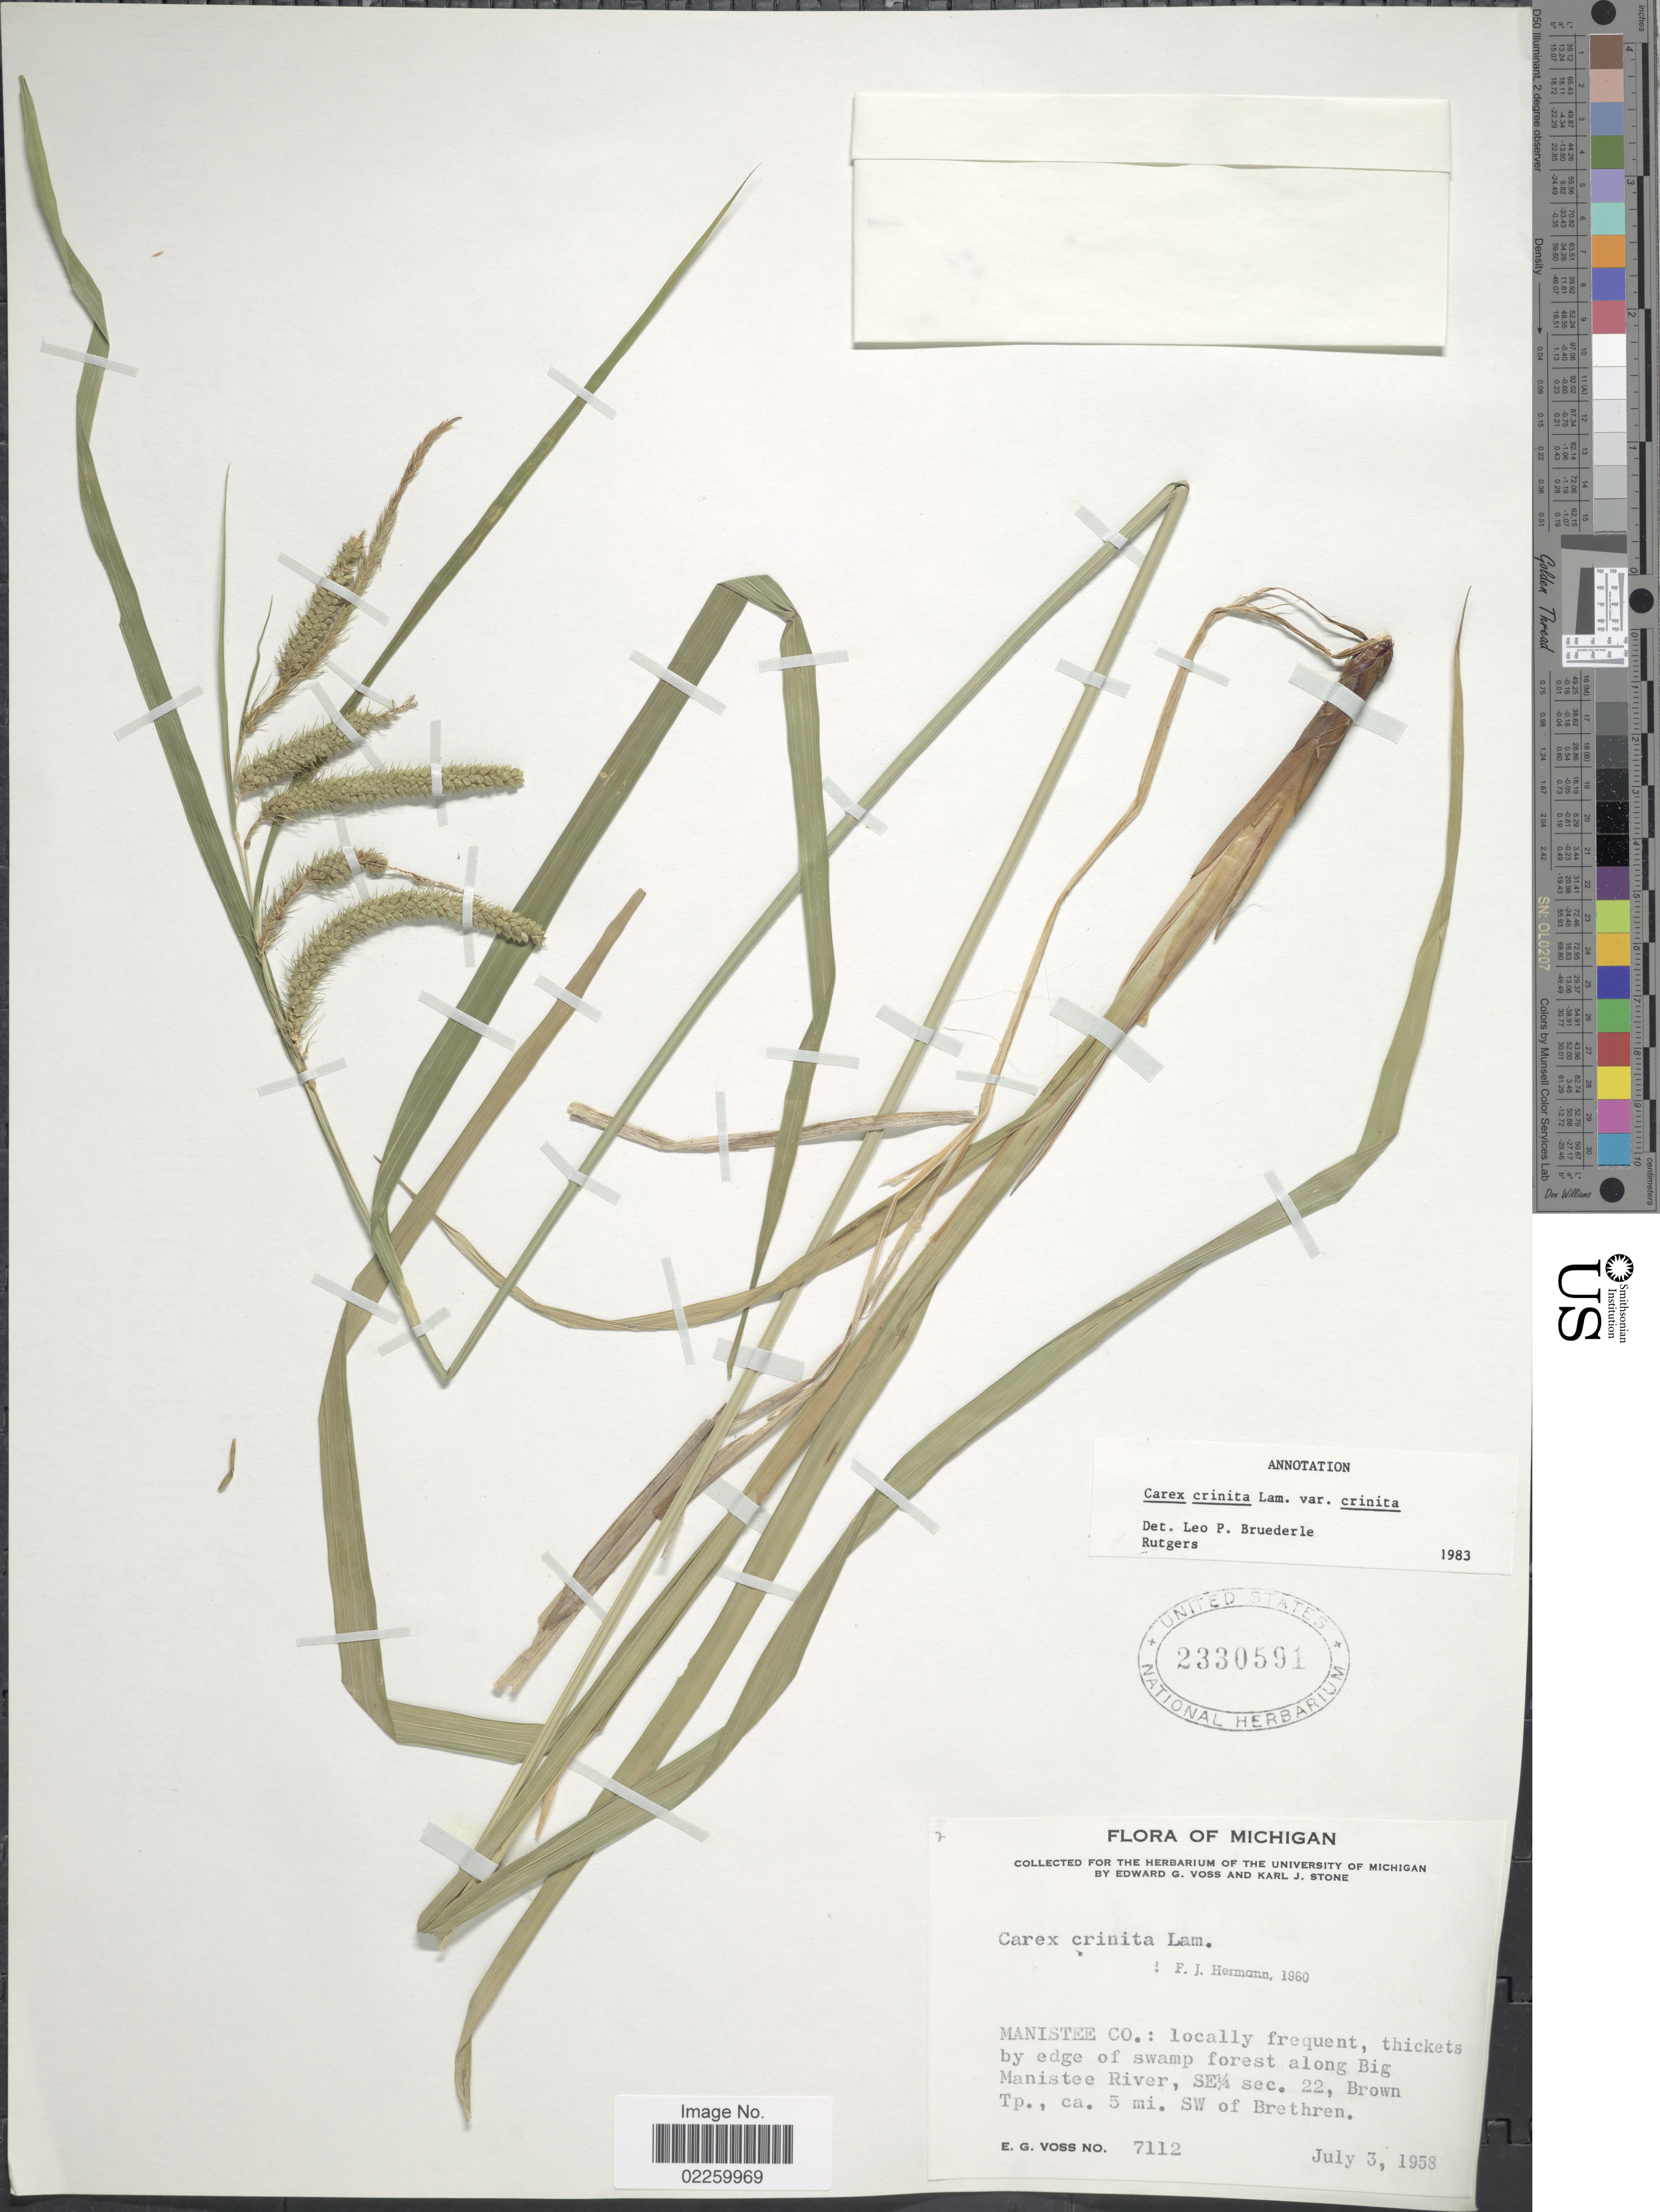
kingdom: Plantae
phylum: Tracheophyta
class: Liliopsida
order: Poales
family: Cyperaceae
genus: Carex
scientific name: Carex crinita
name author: Lam.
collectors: E. G. Voss & K. J. Stone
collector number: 7112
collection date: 1958-07-03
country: United States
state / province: Michigan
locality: Manistee Co.: thickets by edge of swamp forest along Big Manistee River, SE¼ sec. 22, Brown Tp., 5 mi. SW of Brethren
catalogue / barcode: US 2330591